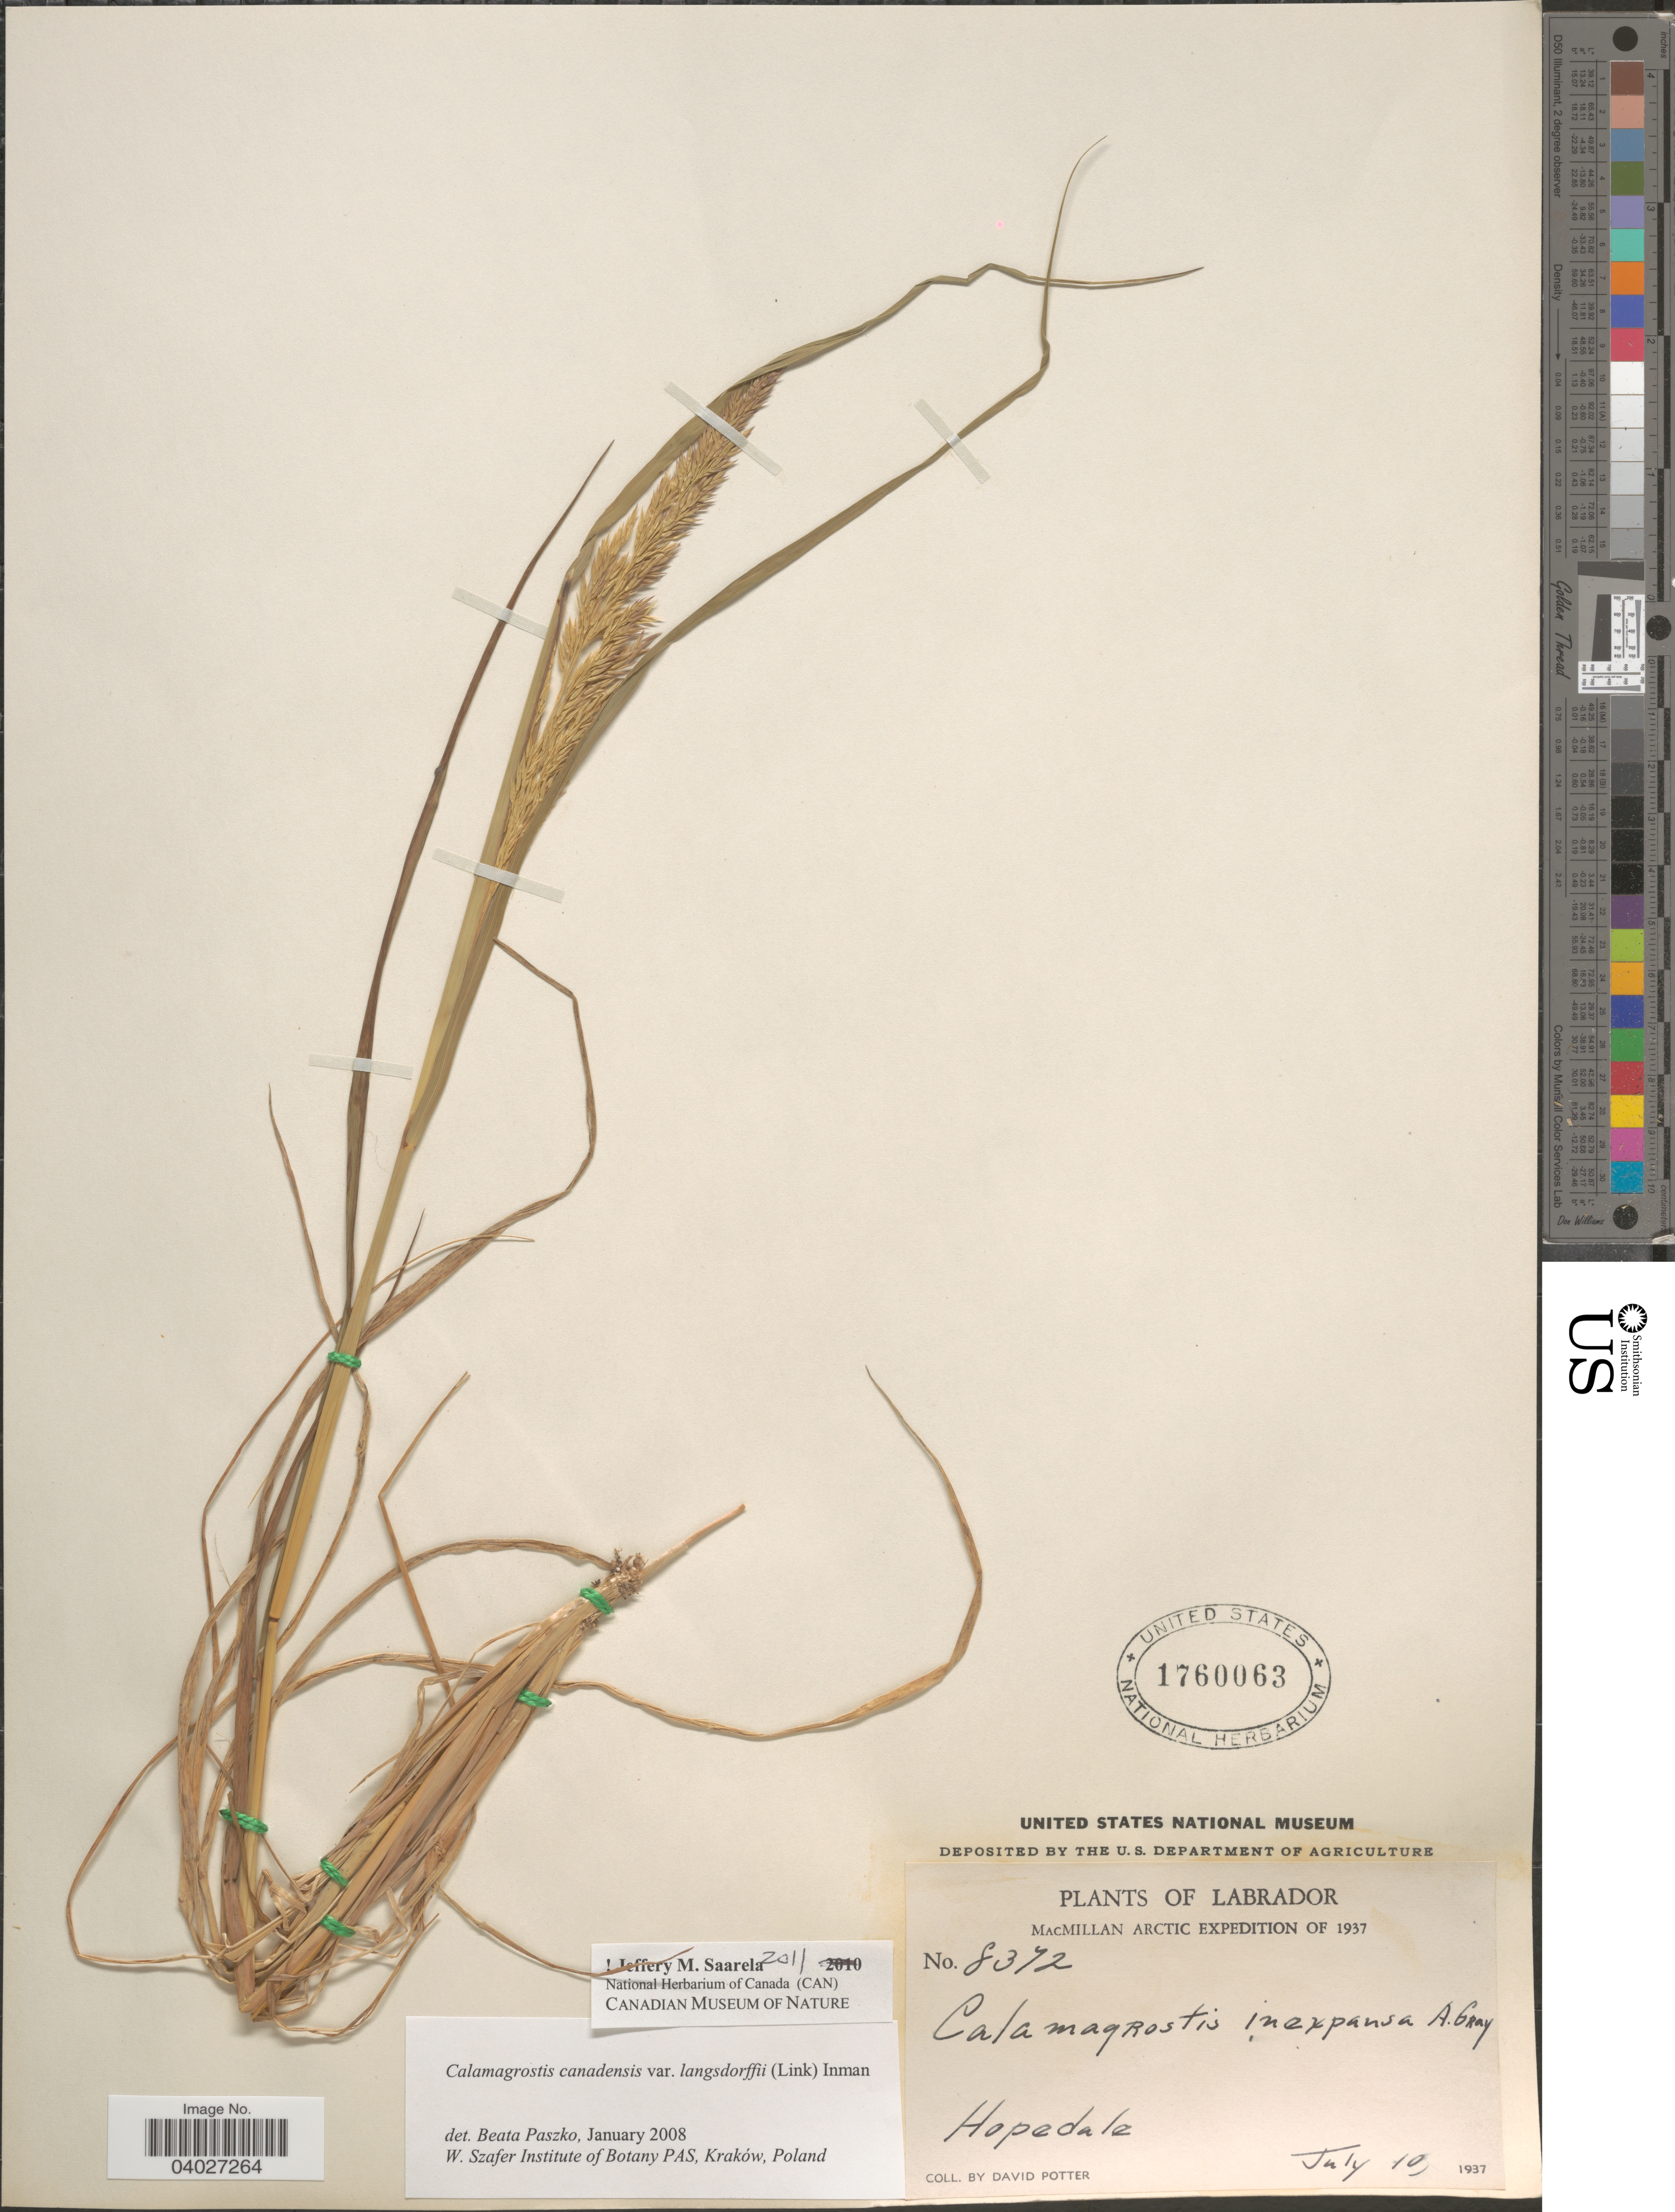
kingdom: Plantae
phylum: Tracheophyta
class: Liliopsida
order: Poales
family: Poaceae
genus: Calamagrostis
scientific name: Calamagrostis canadensis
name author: (Michx.) P. Beauv.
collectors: D. Potter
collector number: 8372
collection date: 1937-07-10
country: Canada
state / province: Newfoundland and Labrador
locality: Labrador. Hopedale.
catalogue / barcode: US 1760063